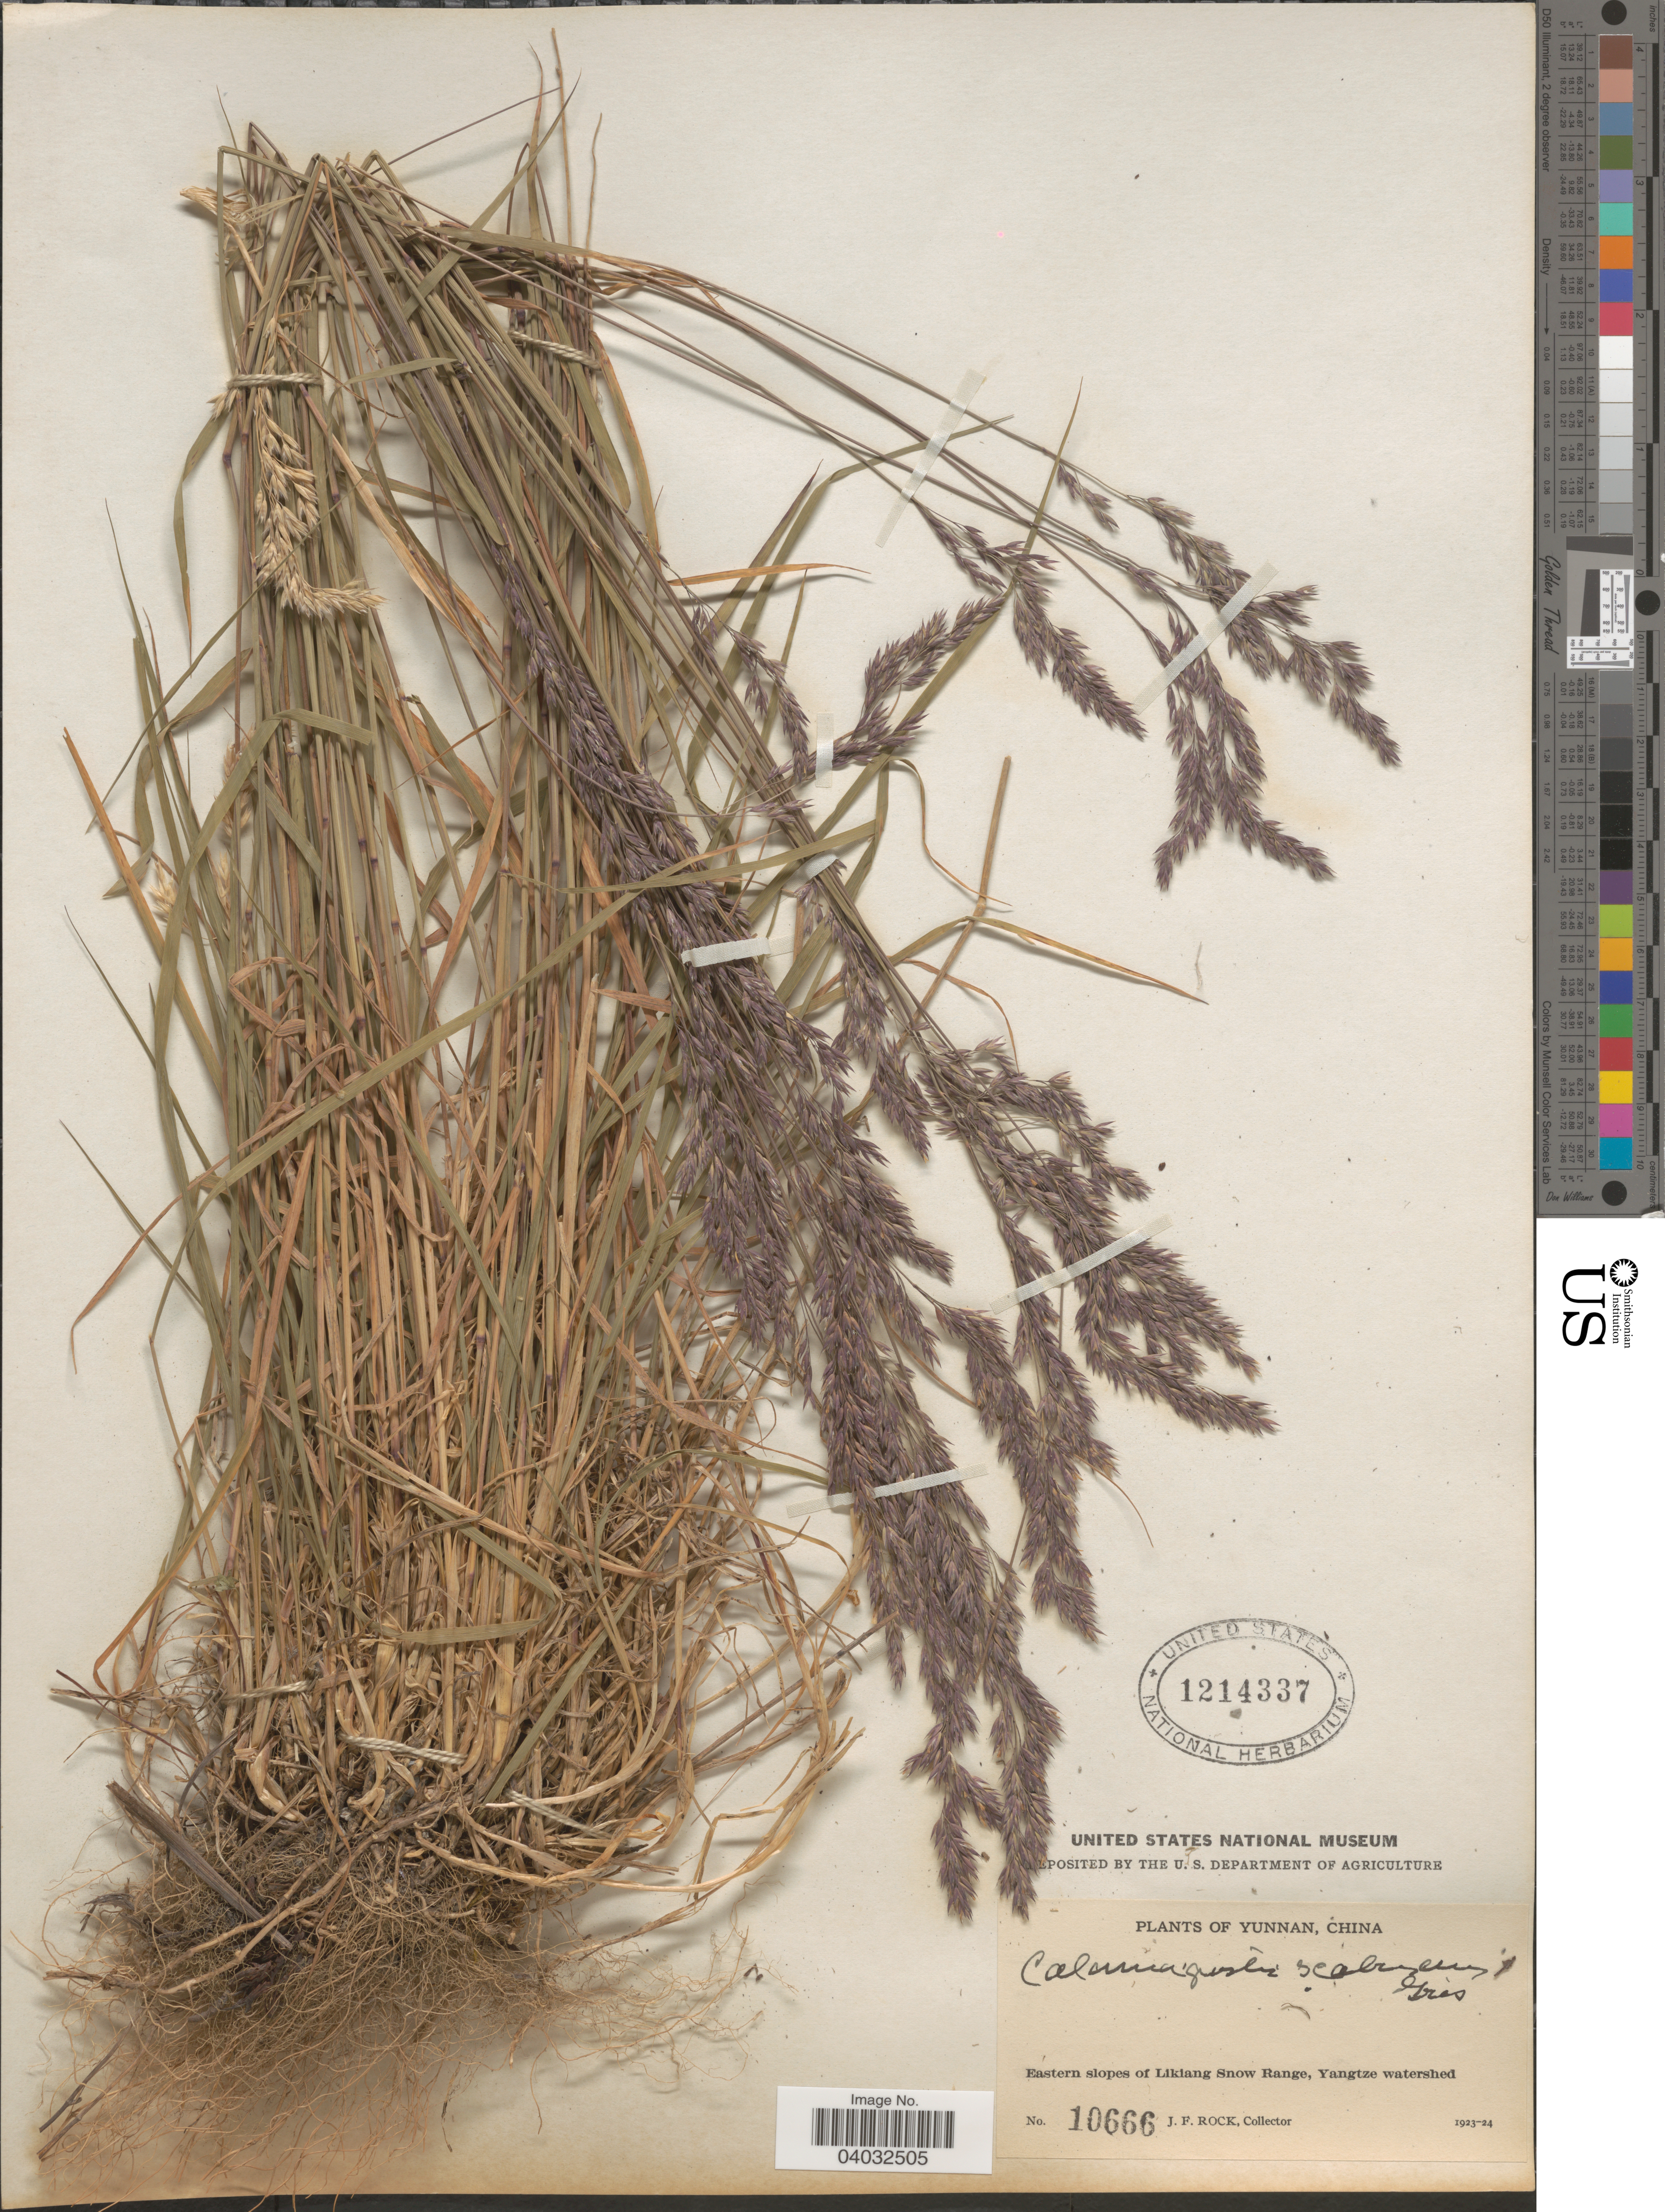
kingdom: Plantae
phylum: Tracheophyta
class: Liliopsida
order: Poales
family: Poaceae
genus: Calamagrostis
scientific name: Calamagrostis scabrescens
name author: Griseb.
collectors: J. Rock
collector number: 10666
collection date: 1923/1924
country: China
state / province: Yunnan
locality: Eastern slopes of Likiang Snow Range, Yangtze watershed.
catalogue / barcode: US 1214337